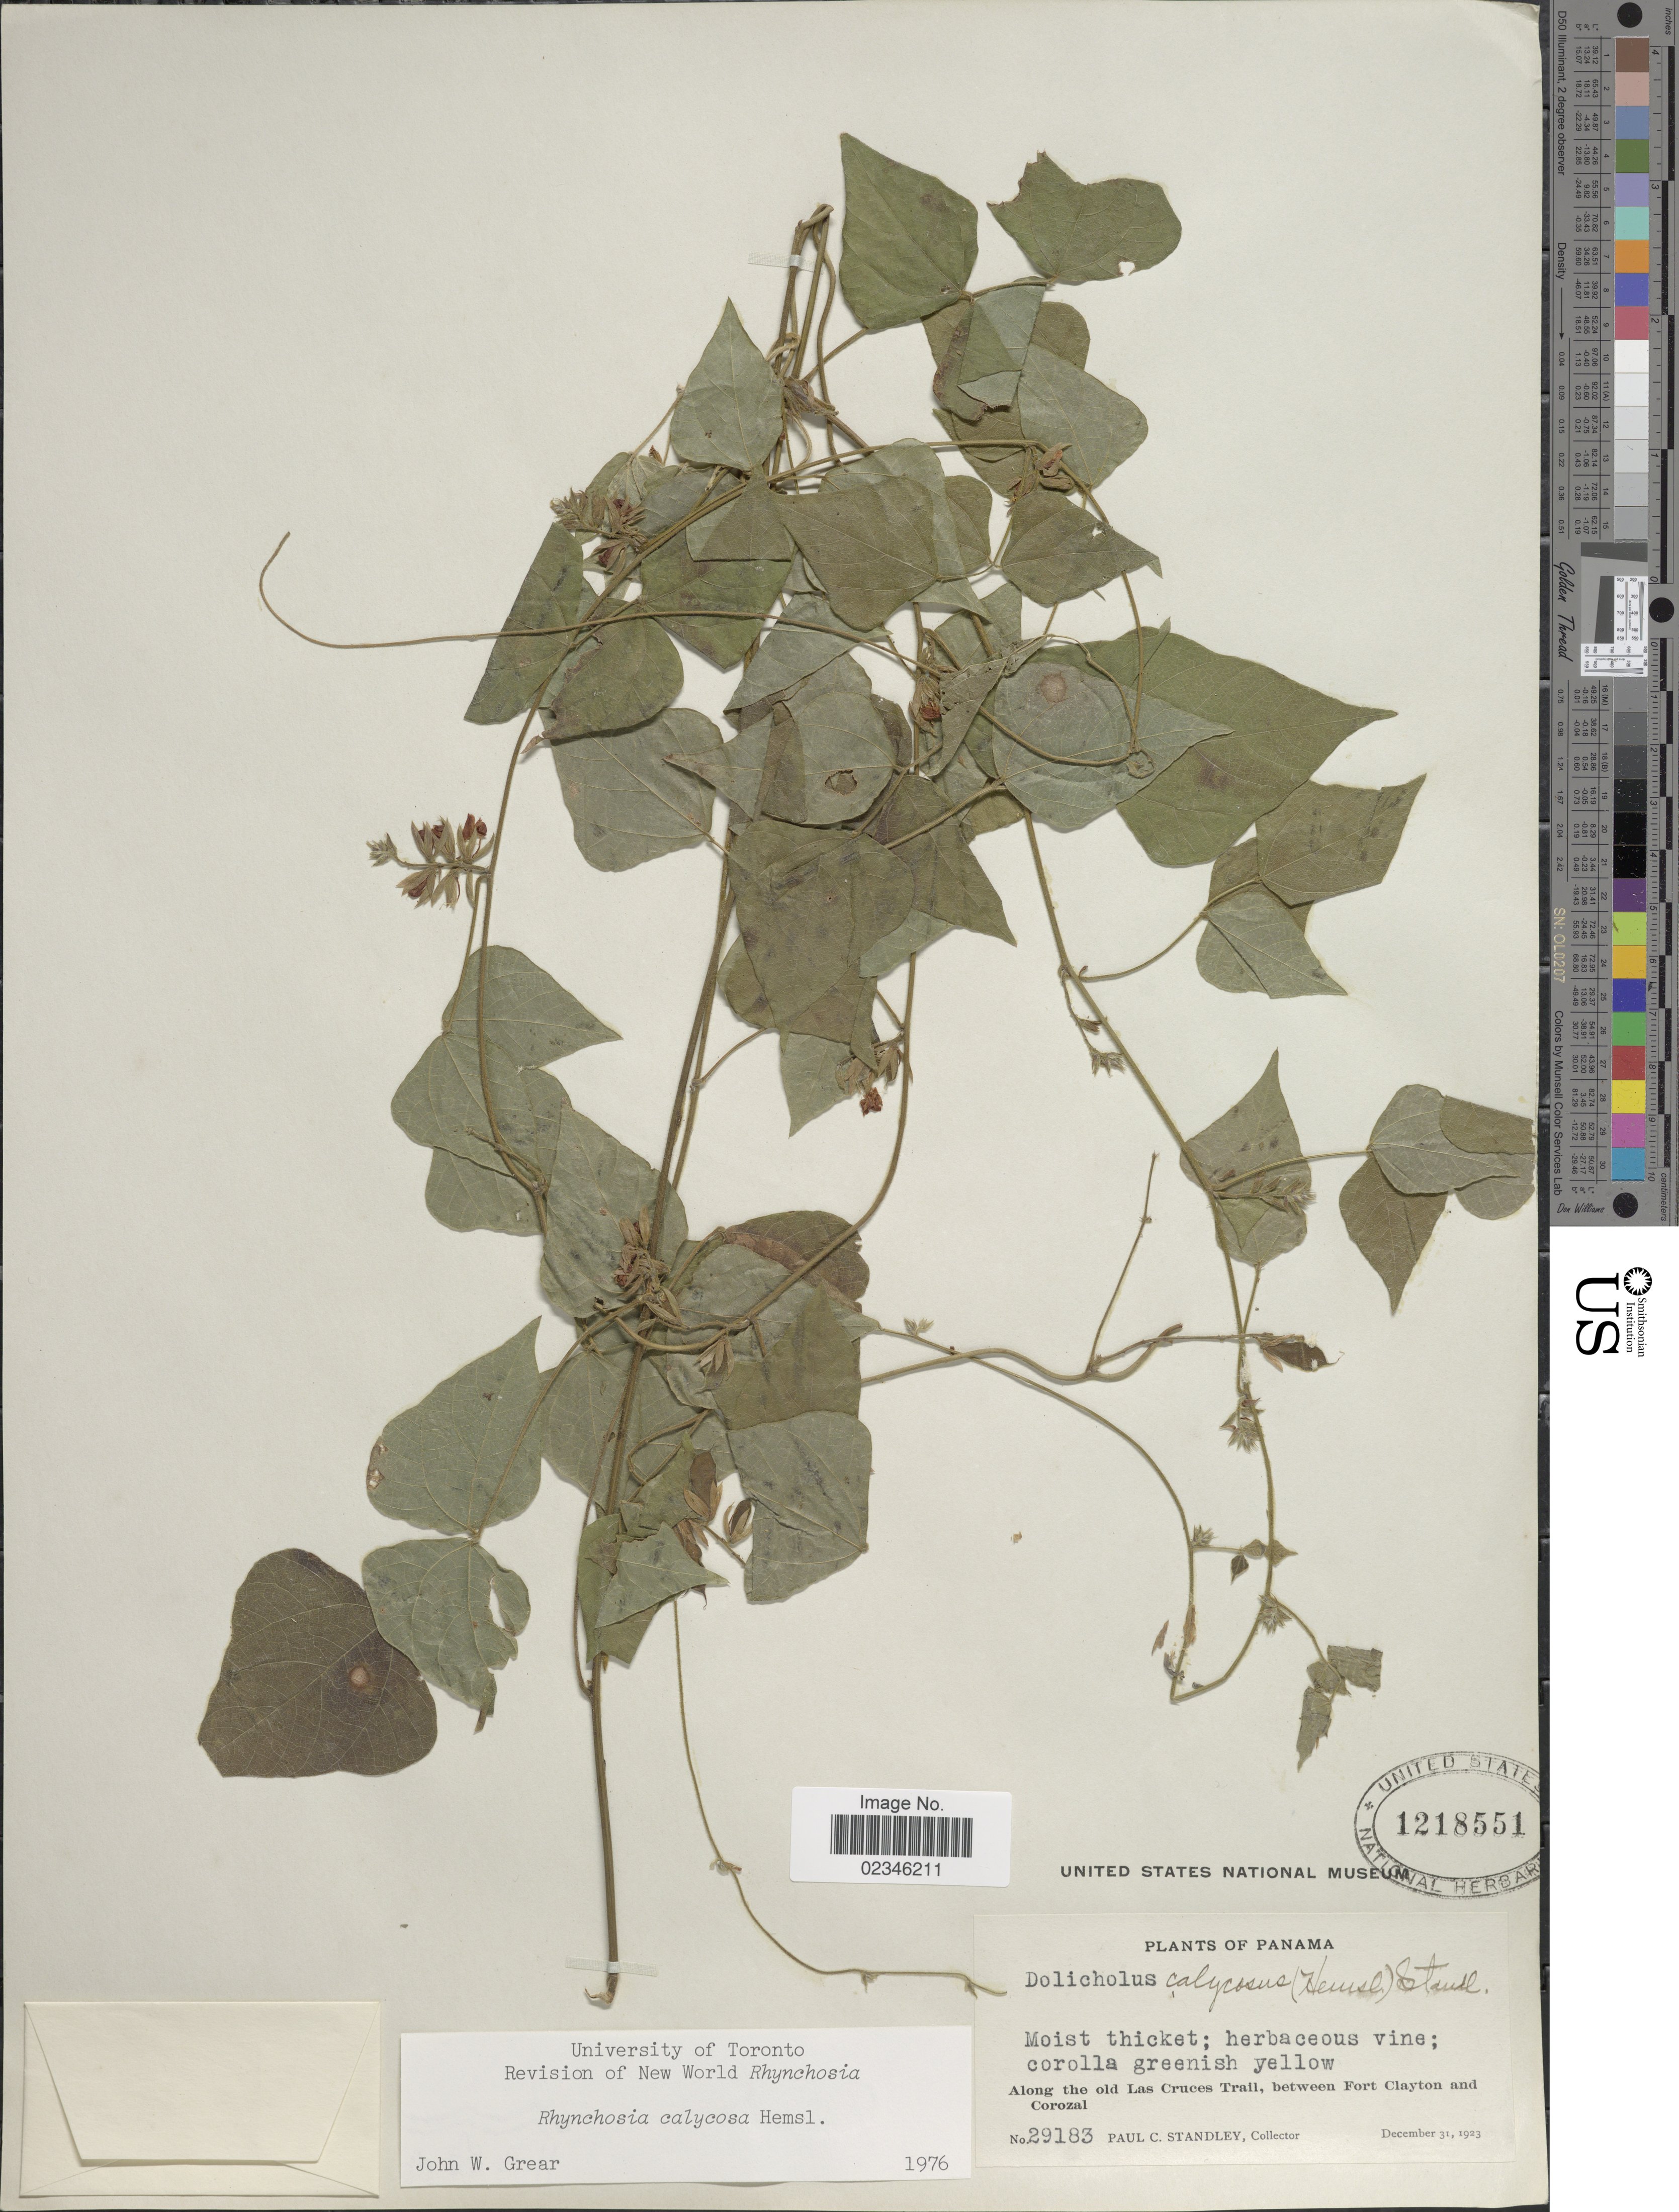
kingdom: Plantae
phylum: Tracheophyta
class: Magnoliopsida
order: Fabales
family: Fabaceae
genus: Rhynchosia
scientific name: Rhynchosia calycosa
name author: Hemsl.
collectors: P. C. Standley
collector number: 29183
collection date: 1923-12-31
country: Panama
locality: Along the old Las Cruces Trail, between Fort Clayton and Corozal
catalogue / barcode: US 1218551